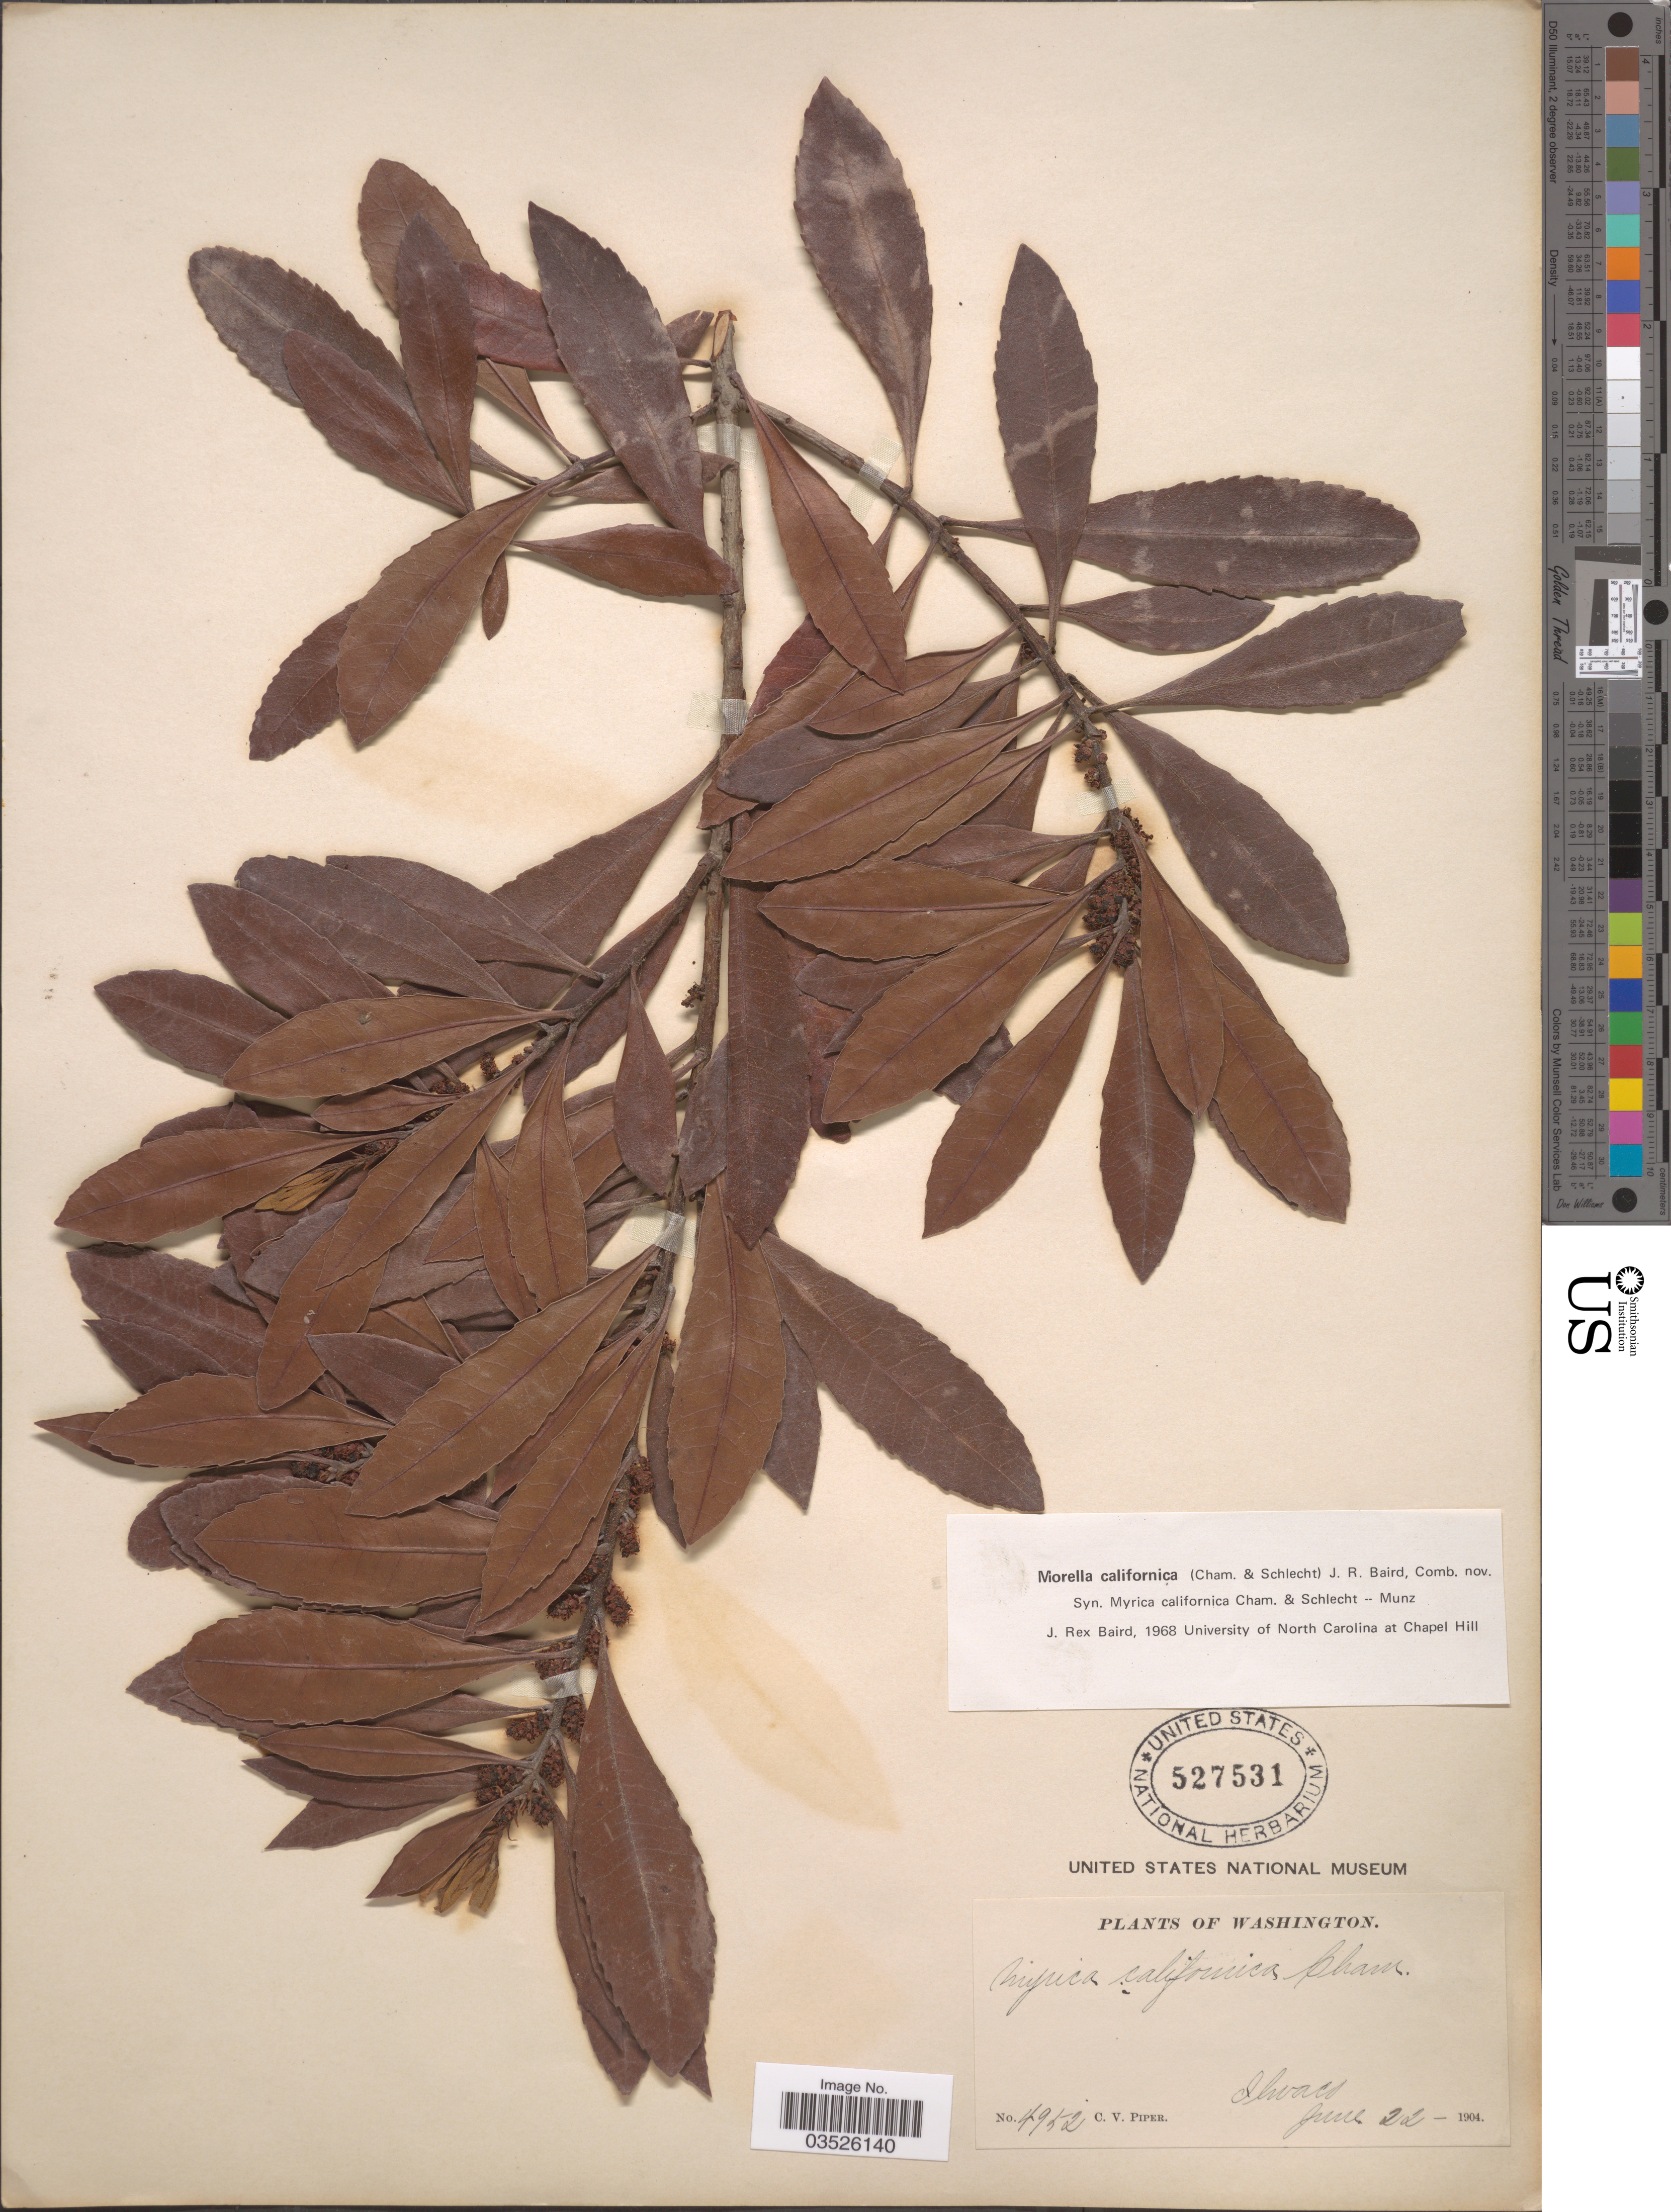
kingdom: Plantae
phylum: Tracheophyta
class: Magnoliopsida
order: Fagales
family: Myricaceae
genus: Morella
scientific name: Morella californica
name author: (Cham.) Wilbur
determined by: Strong, Mark T., (BOT), Smithsonian Institution - National Museum of Natural History (UNITED STATES)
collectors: C. V. Piper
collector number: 4952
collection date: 1904-06-22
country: United States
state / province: Washington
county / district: Pacific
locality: Ilwaco.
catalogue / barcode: US 527531